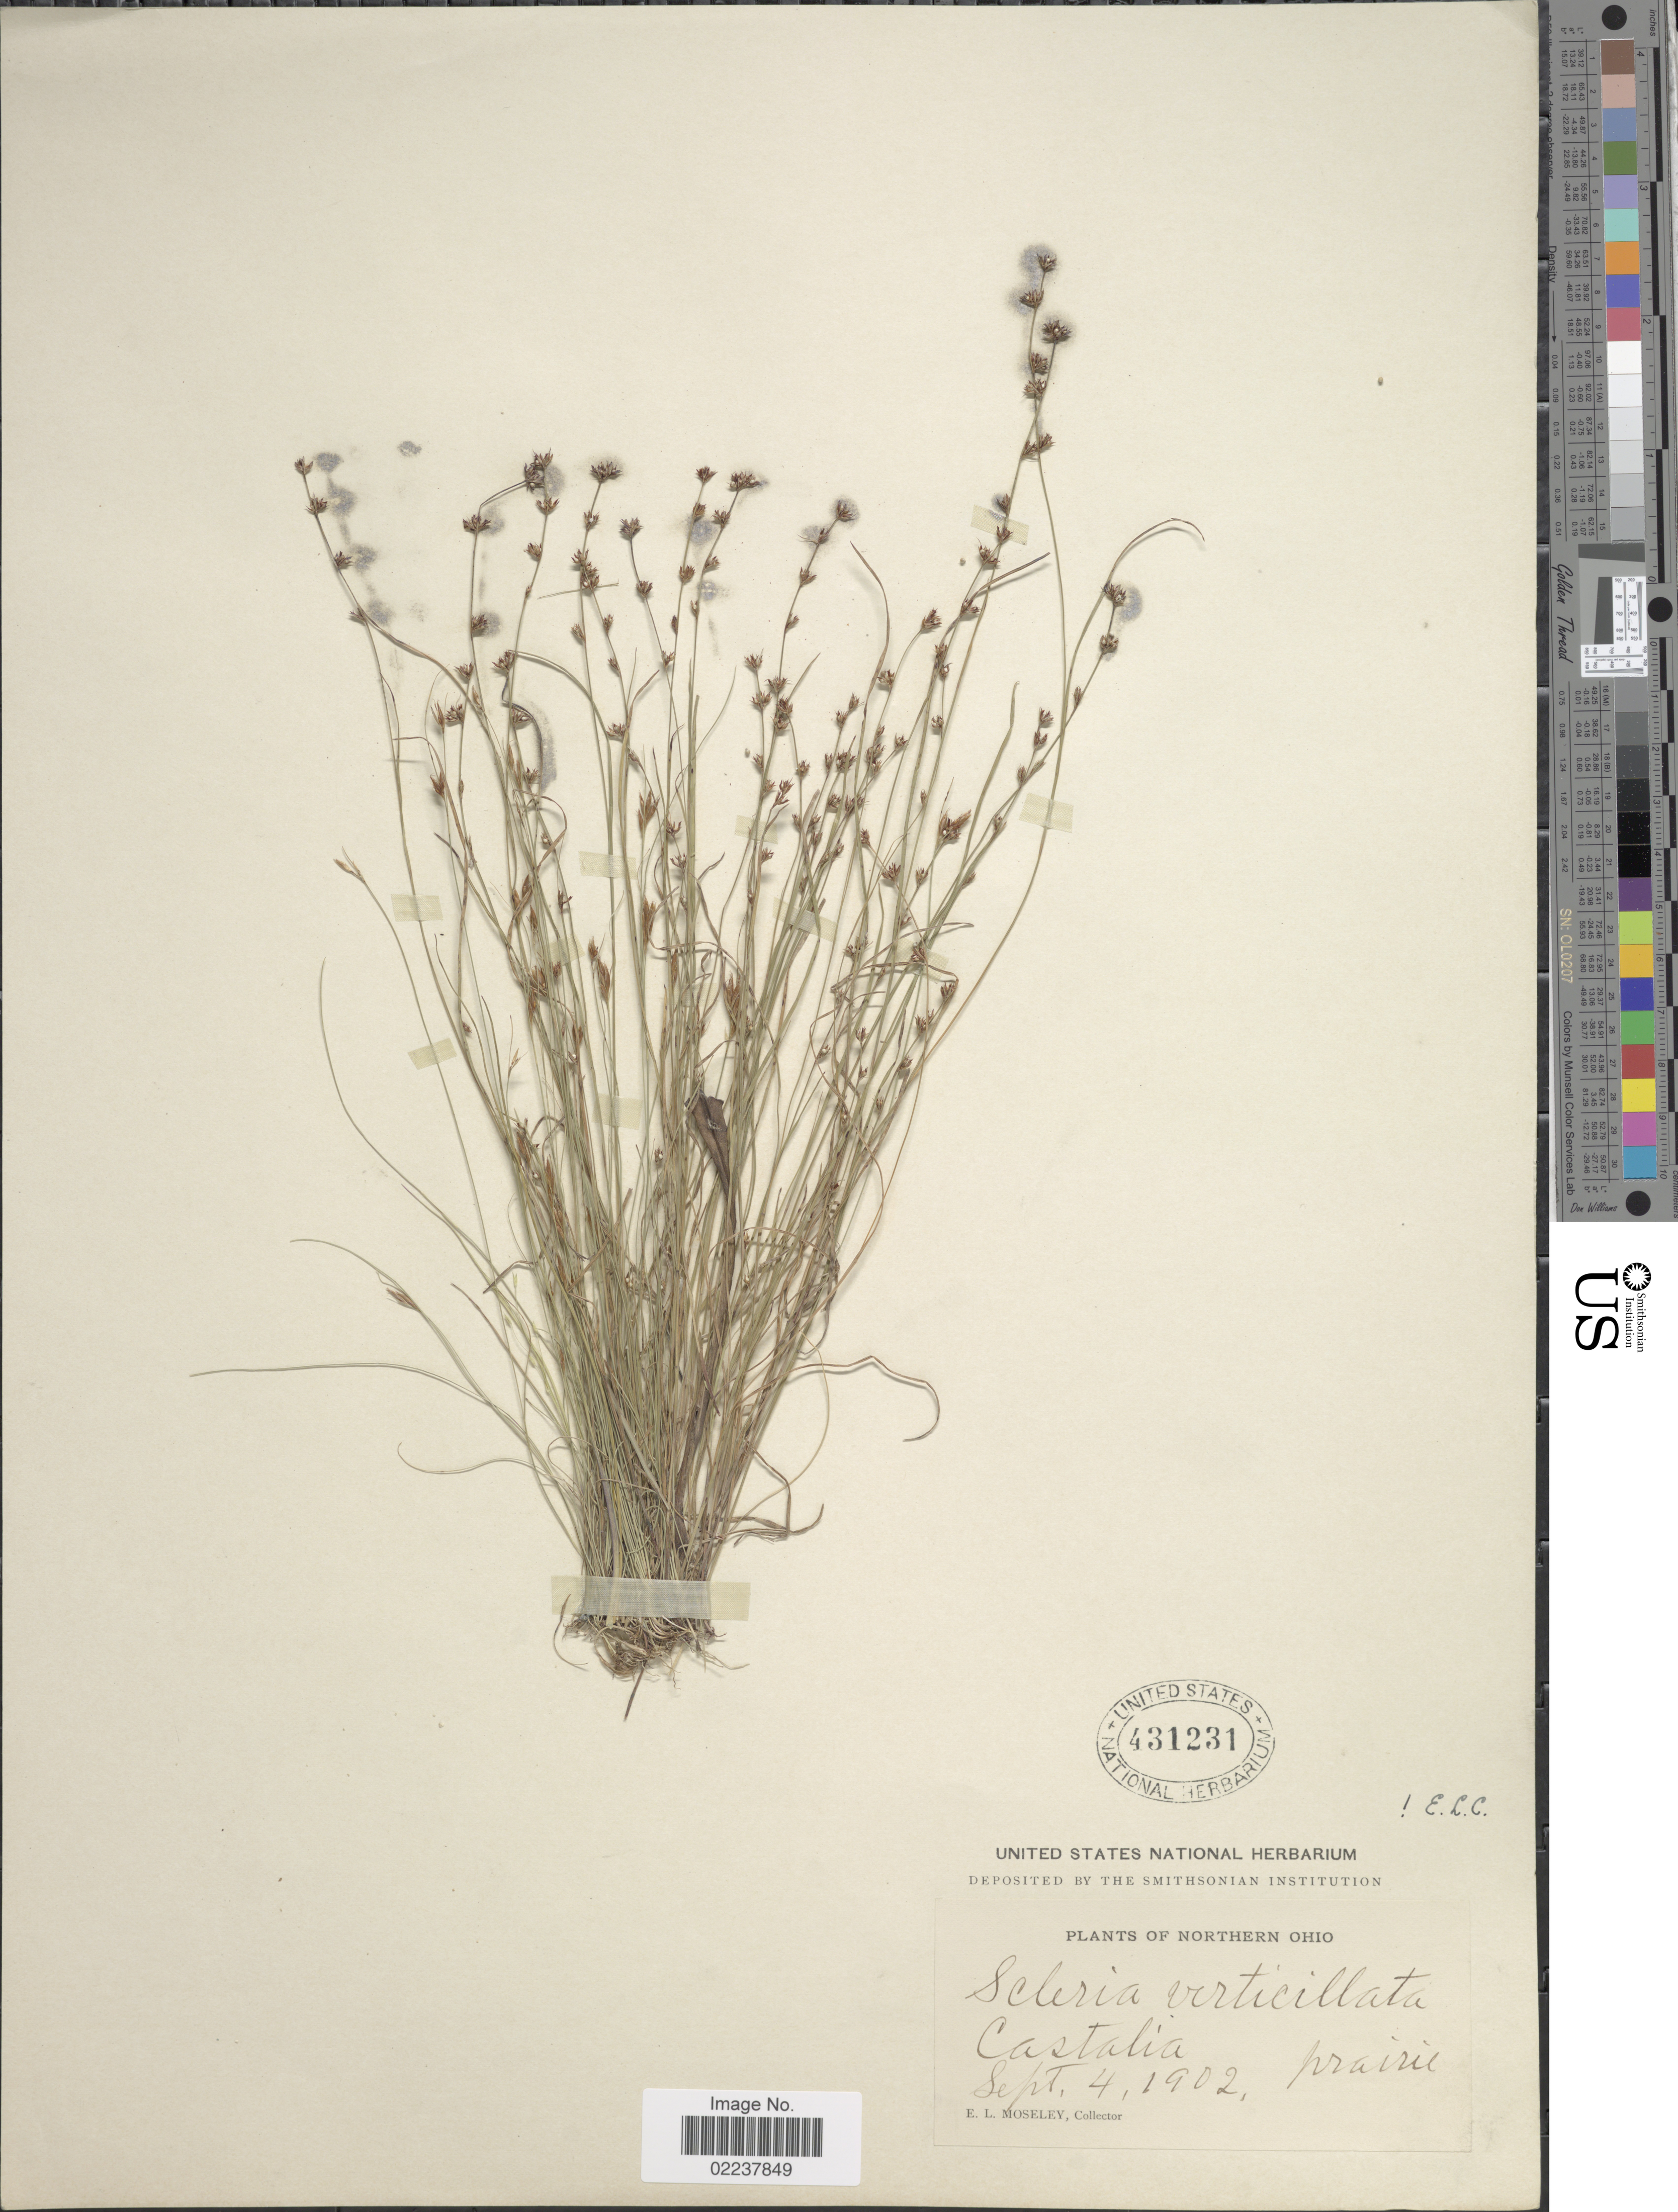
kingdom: Plantae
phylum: Tracheophyta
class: Liliopsida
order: Poales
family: Cyperaceae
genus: Scleria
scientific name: Scleria verticillata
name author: Muhl. ex Willd.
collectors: E. Moseley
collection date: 1902-09-04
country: United States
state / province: Ohio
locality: Northern Ohio, Castalia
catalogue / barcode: US 431231